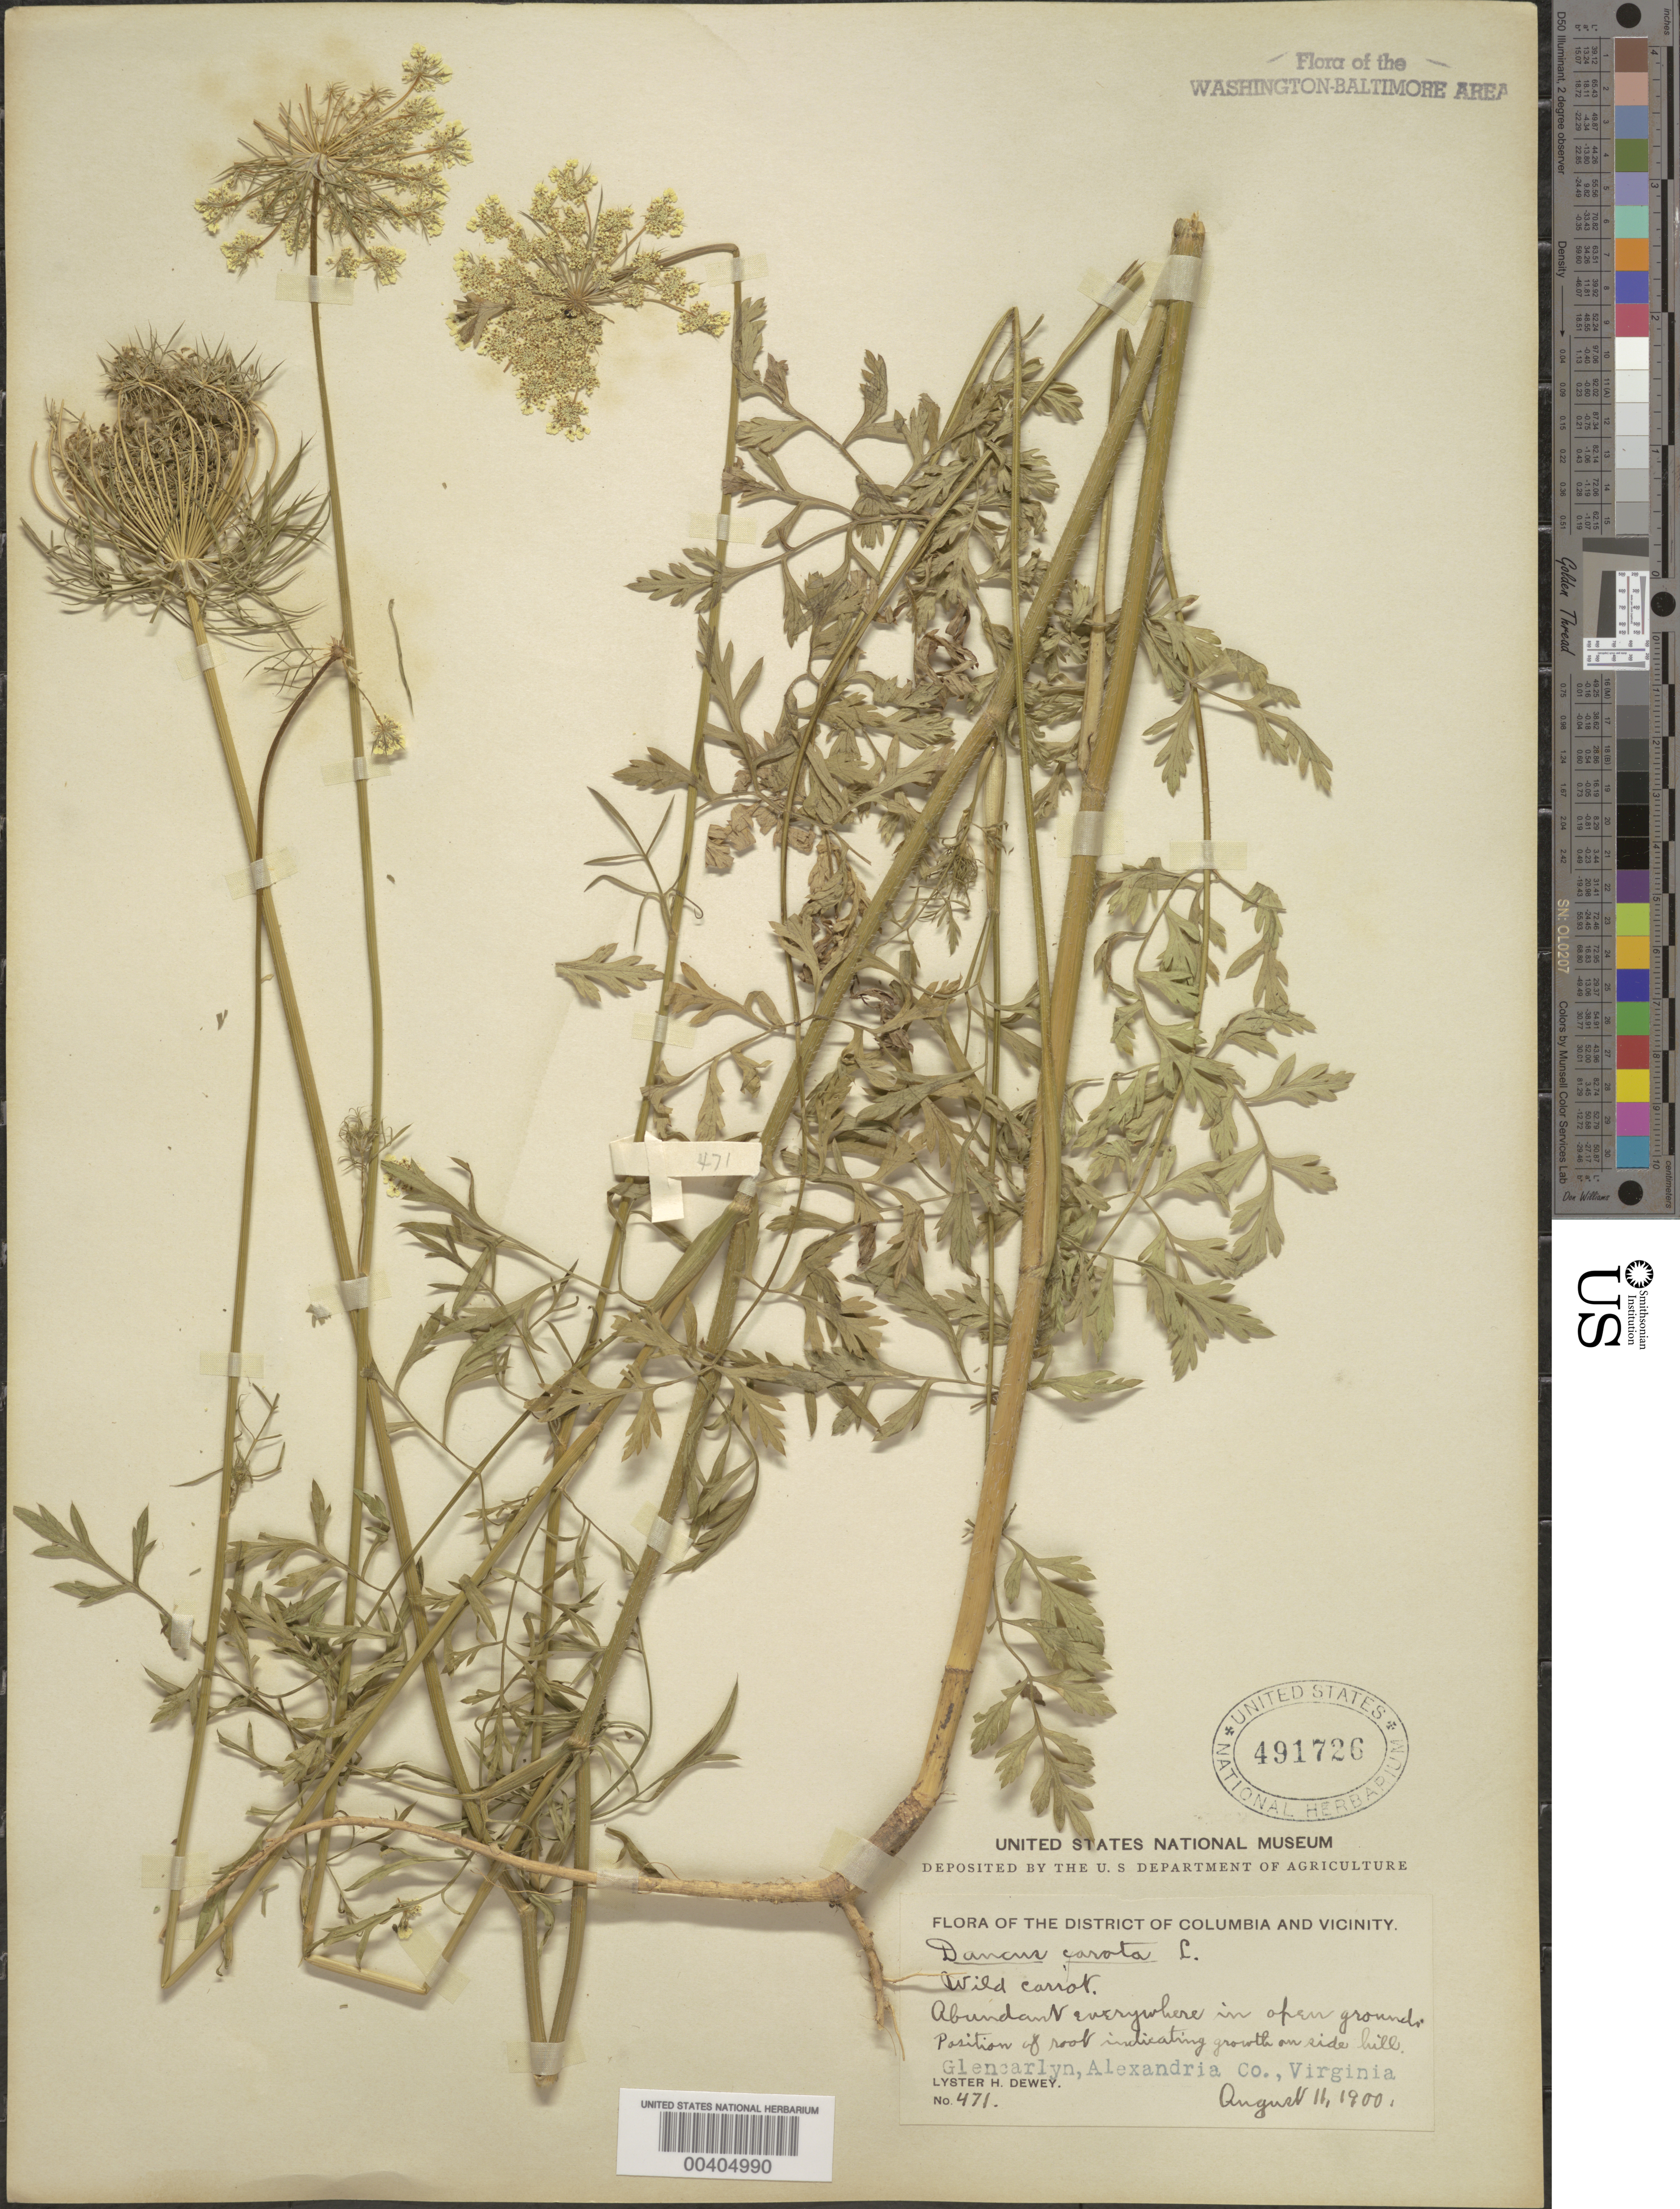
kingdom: Plantae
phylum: Tracheophyta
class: Magnoliopsida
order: Apiales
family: Apiaceae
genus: Daucus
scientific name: Daucus carota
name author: L.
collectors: L. H. Dewey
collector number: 471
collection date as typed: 11 Aug 1900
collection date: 1900-08-11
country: United States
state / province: Virginia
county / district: Arlington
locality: Glencarlyn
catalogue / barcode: US 491726